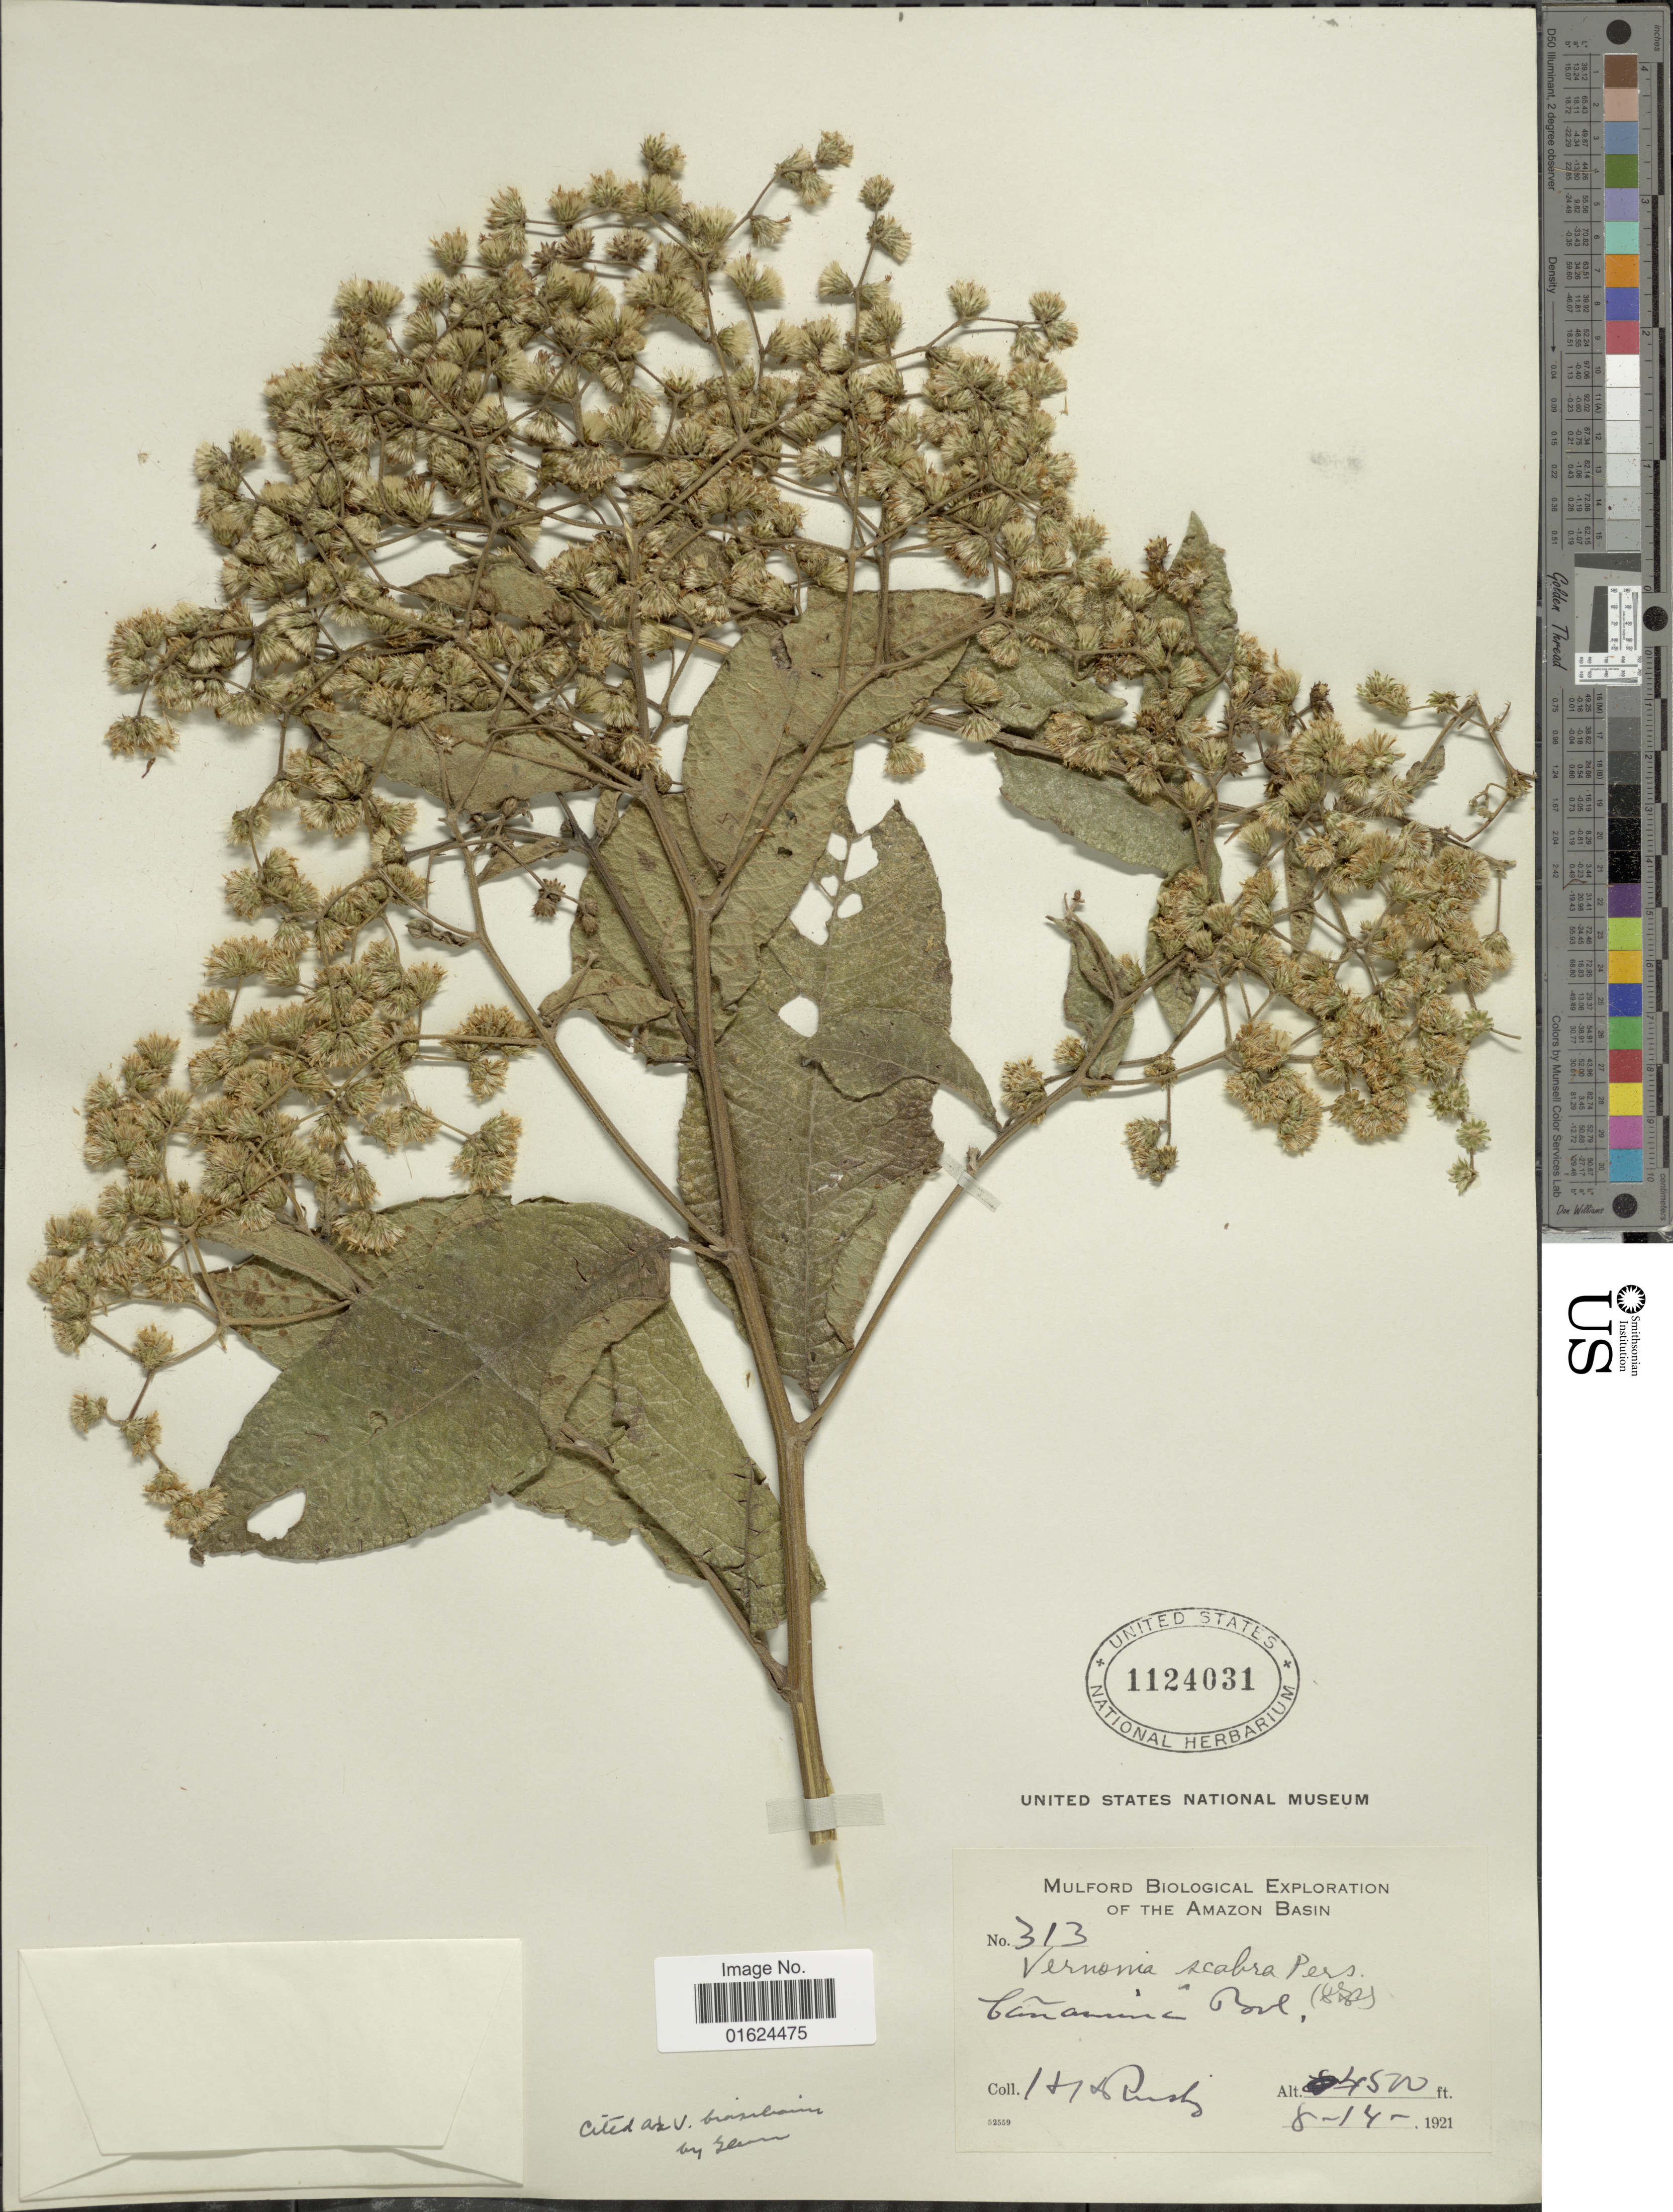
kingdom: Plantae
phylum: Tracheophyta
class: Magnoliopsida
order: Asterales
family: Asteraceae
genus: Vernonanthura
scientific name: Vernonanthura patens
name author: (Kunth) H. Rob.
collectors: H. H. Rusby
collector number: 313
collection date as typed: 8-14-1921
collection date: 1921-08-14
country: Bolivia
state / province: La Paz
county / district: Inquisivi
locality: Cañamina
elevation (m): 1372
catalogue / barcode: US 1124031